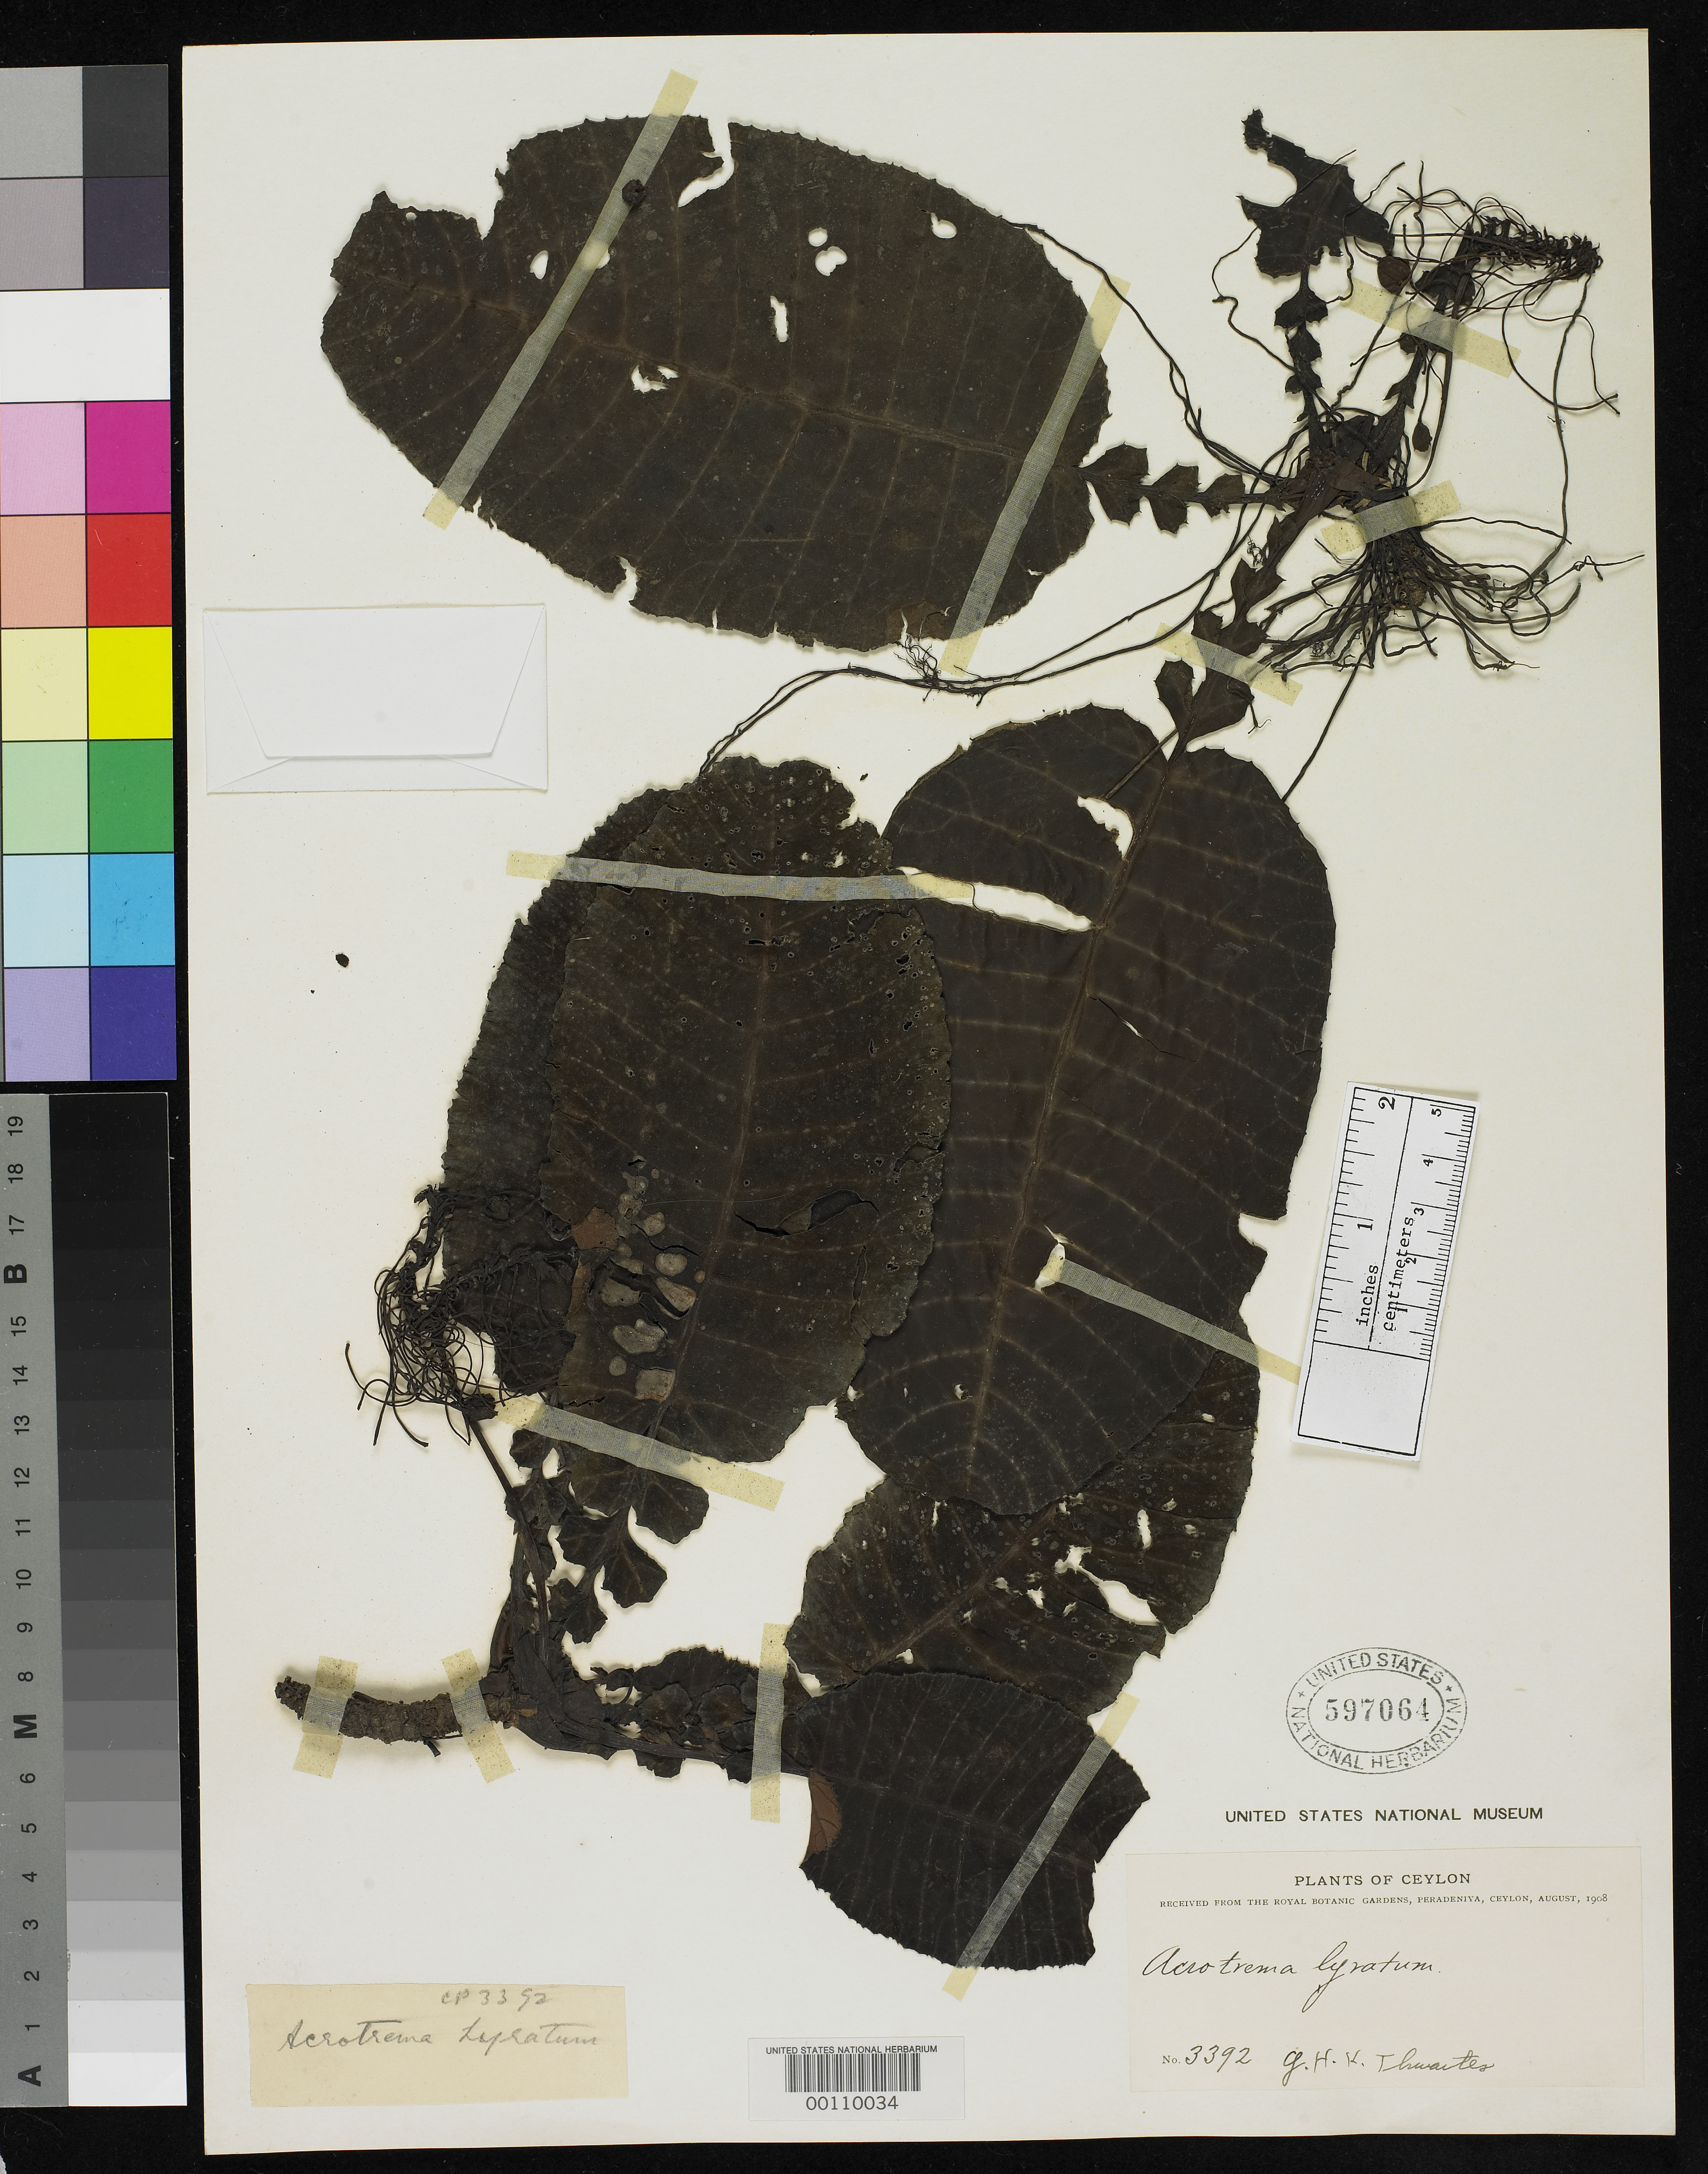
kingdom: Plantae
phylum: Tracheophyta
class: Magnoliopsida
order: Dilleniales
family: Dilleniaceae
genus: Acrotrema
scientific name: Acrotrema lyratum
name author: Thwaites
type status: Isotype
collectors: G. H. K. Thwaites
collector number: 3392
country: Sri Lanka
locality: "Ceylon"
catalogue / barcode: US 597064